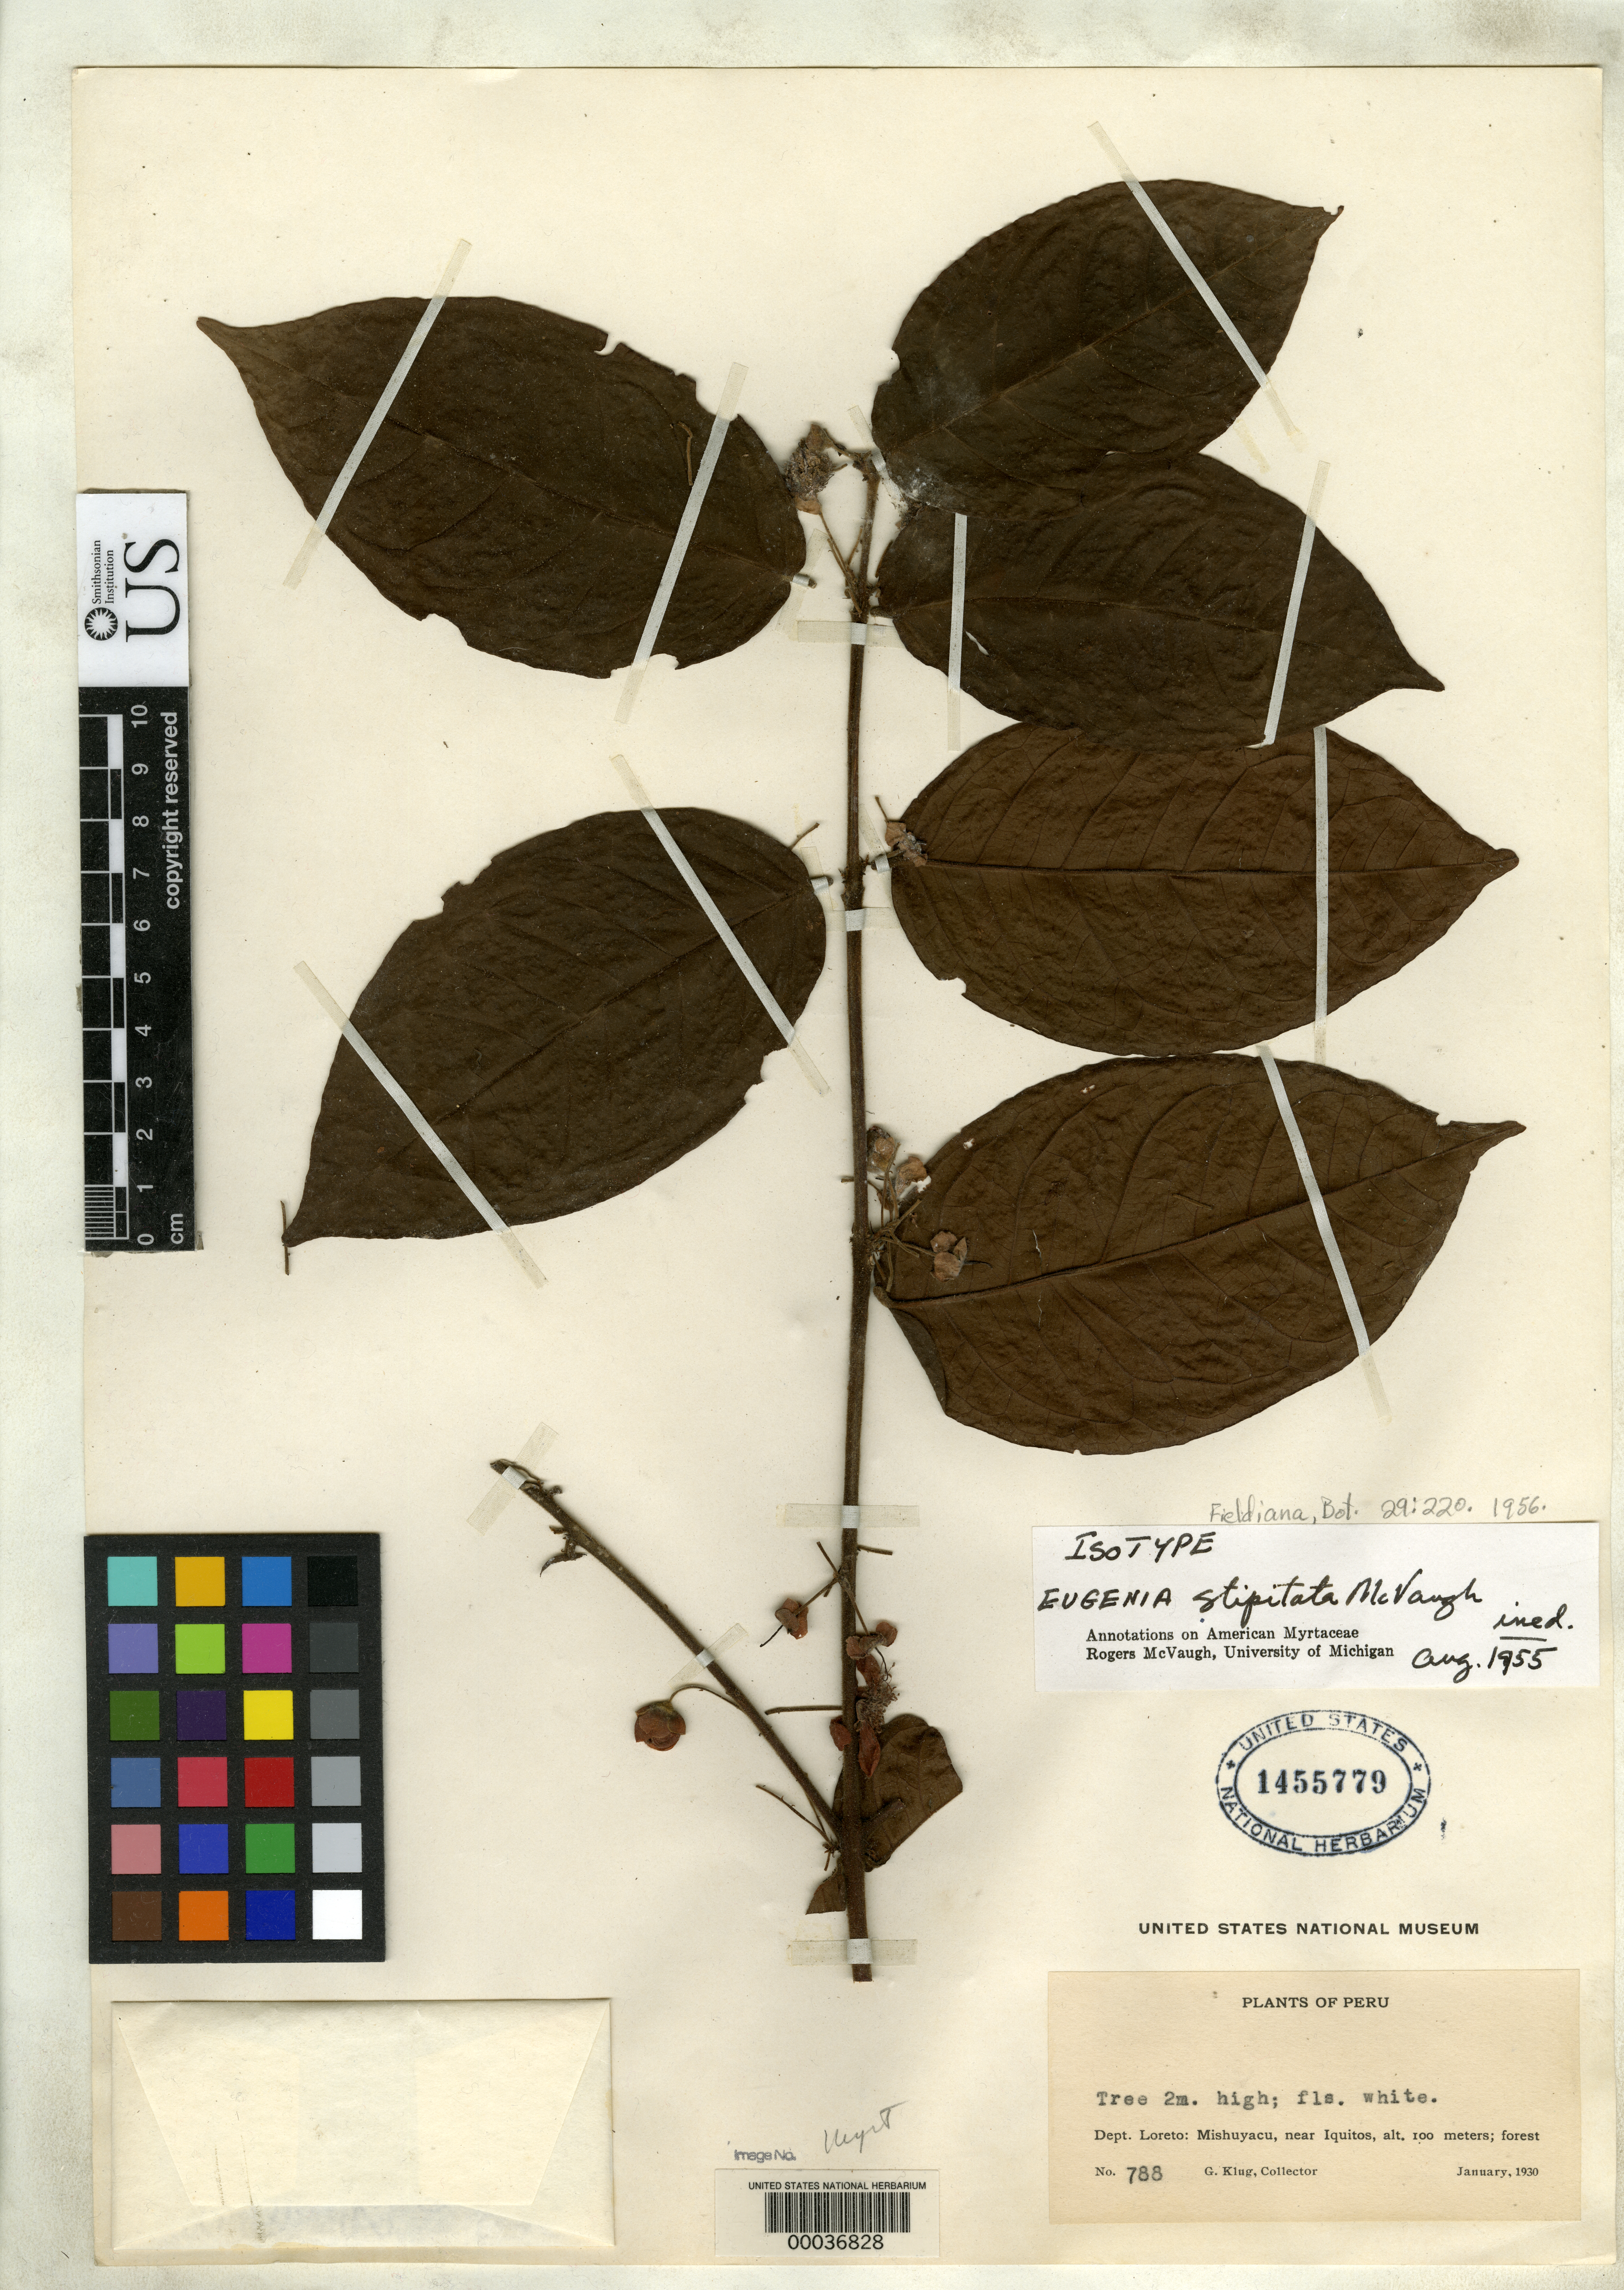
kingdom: Plantae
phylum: Tracheophyta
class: Magnoliopsida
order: Myrtales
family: Myrtaceae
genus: Eugenia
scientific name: Eugenia stipitata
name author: McVaugh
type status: Isotype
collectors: G. Klug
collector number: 788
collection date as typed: Jan 1930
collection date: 1930-01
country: Peru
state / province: Loreto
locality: Mishuyacu, near Iquitos.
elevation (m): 100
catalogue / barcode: US 1455779